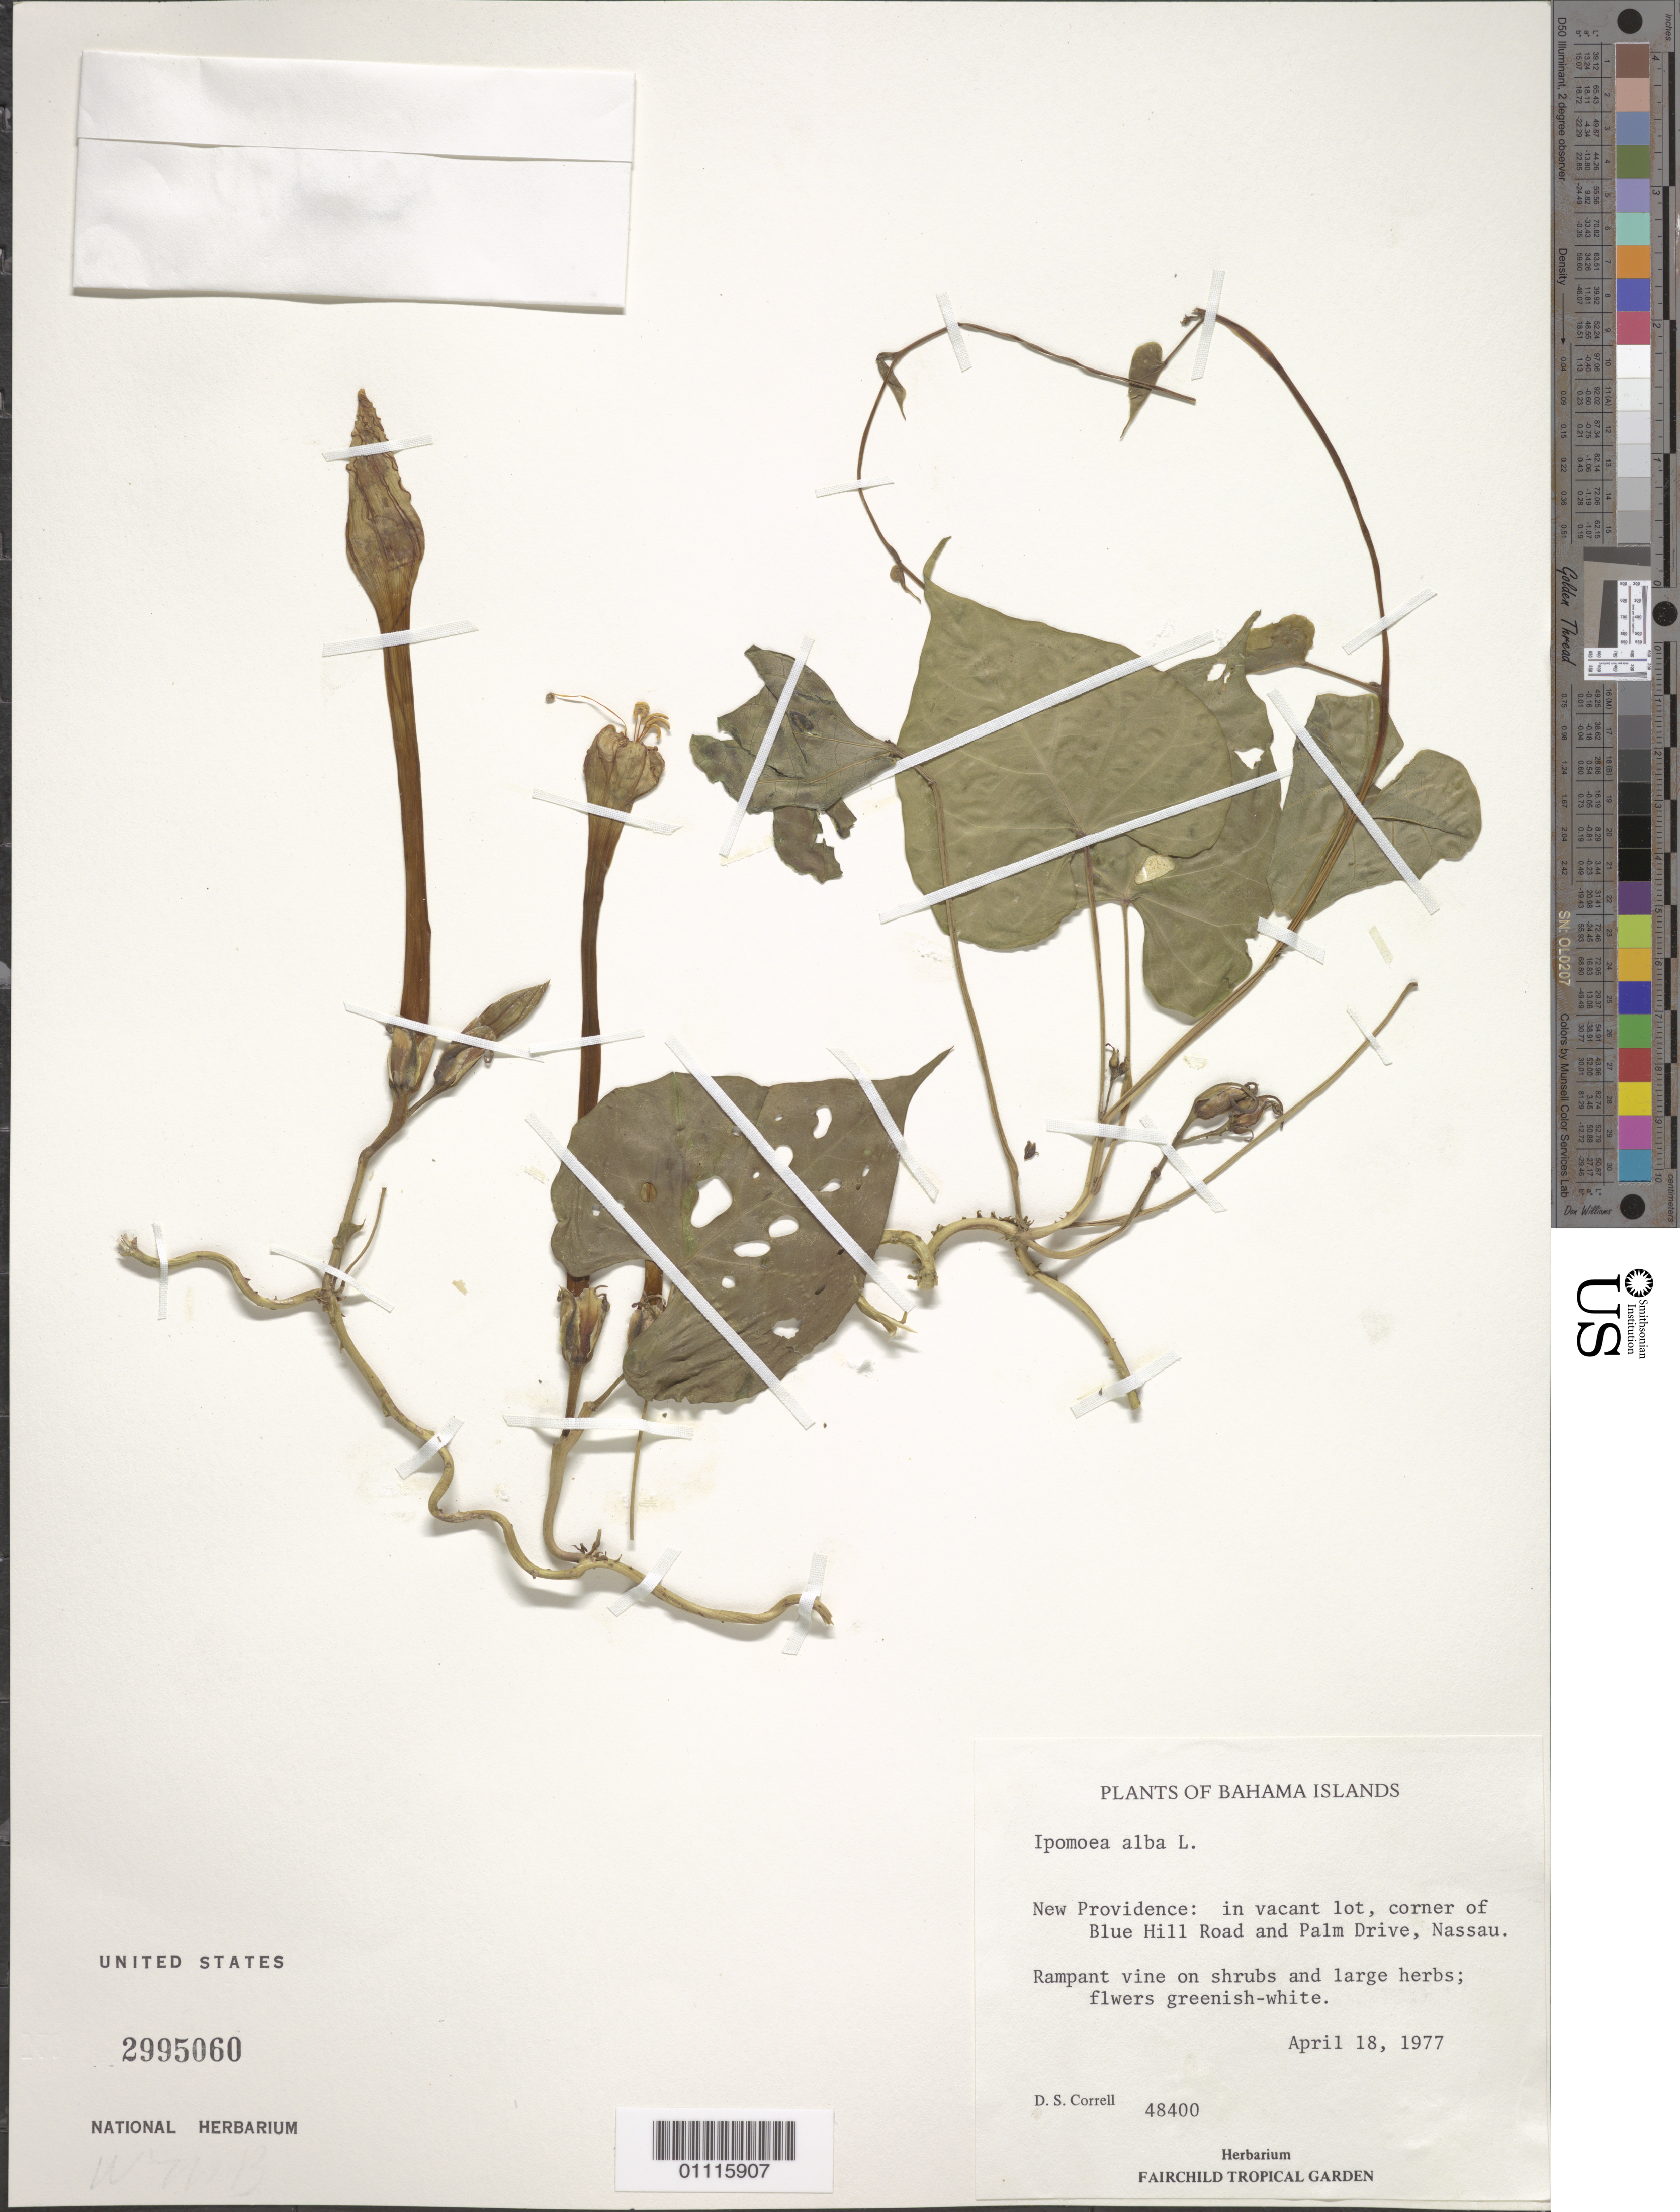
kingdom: Plantae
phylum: Tracheophyta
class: Magnoliopsida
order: Solanales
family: Convolvulaceae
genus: Ipomoea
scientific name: Ipomoea alba L.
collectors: D. S. Correll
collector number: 48400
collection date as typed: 18 Apr 1977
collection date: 1977-04-18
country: Bahamas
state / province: New Providence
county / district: Nassau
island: New Providence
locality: In vacant lot, corner of Blue Hill Road and Palm Drive.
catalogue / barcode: US 2995060